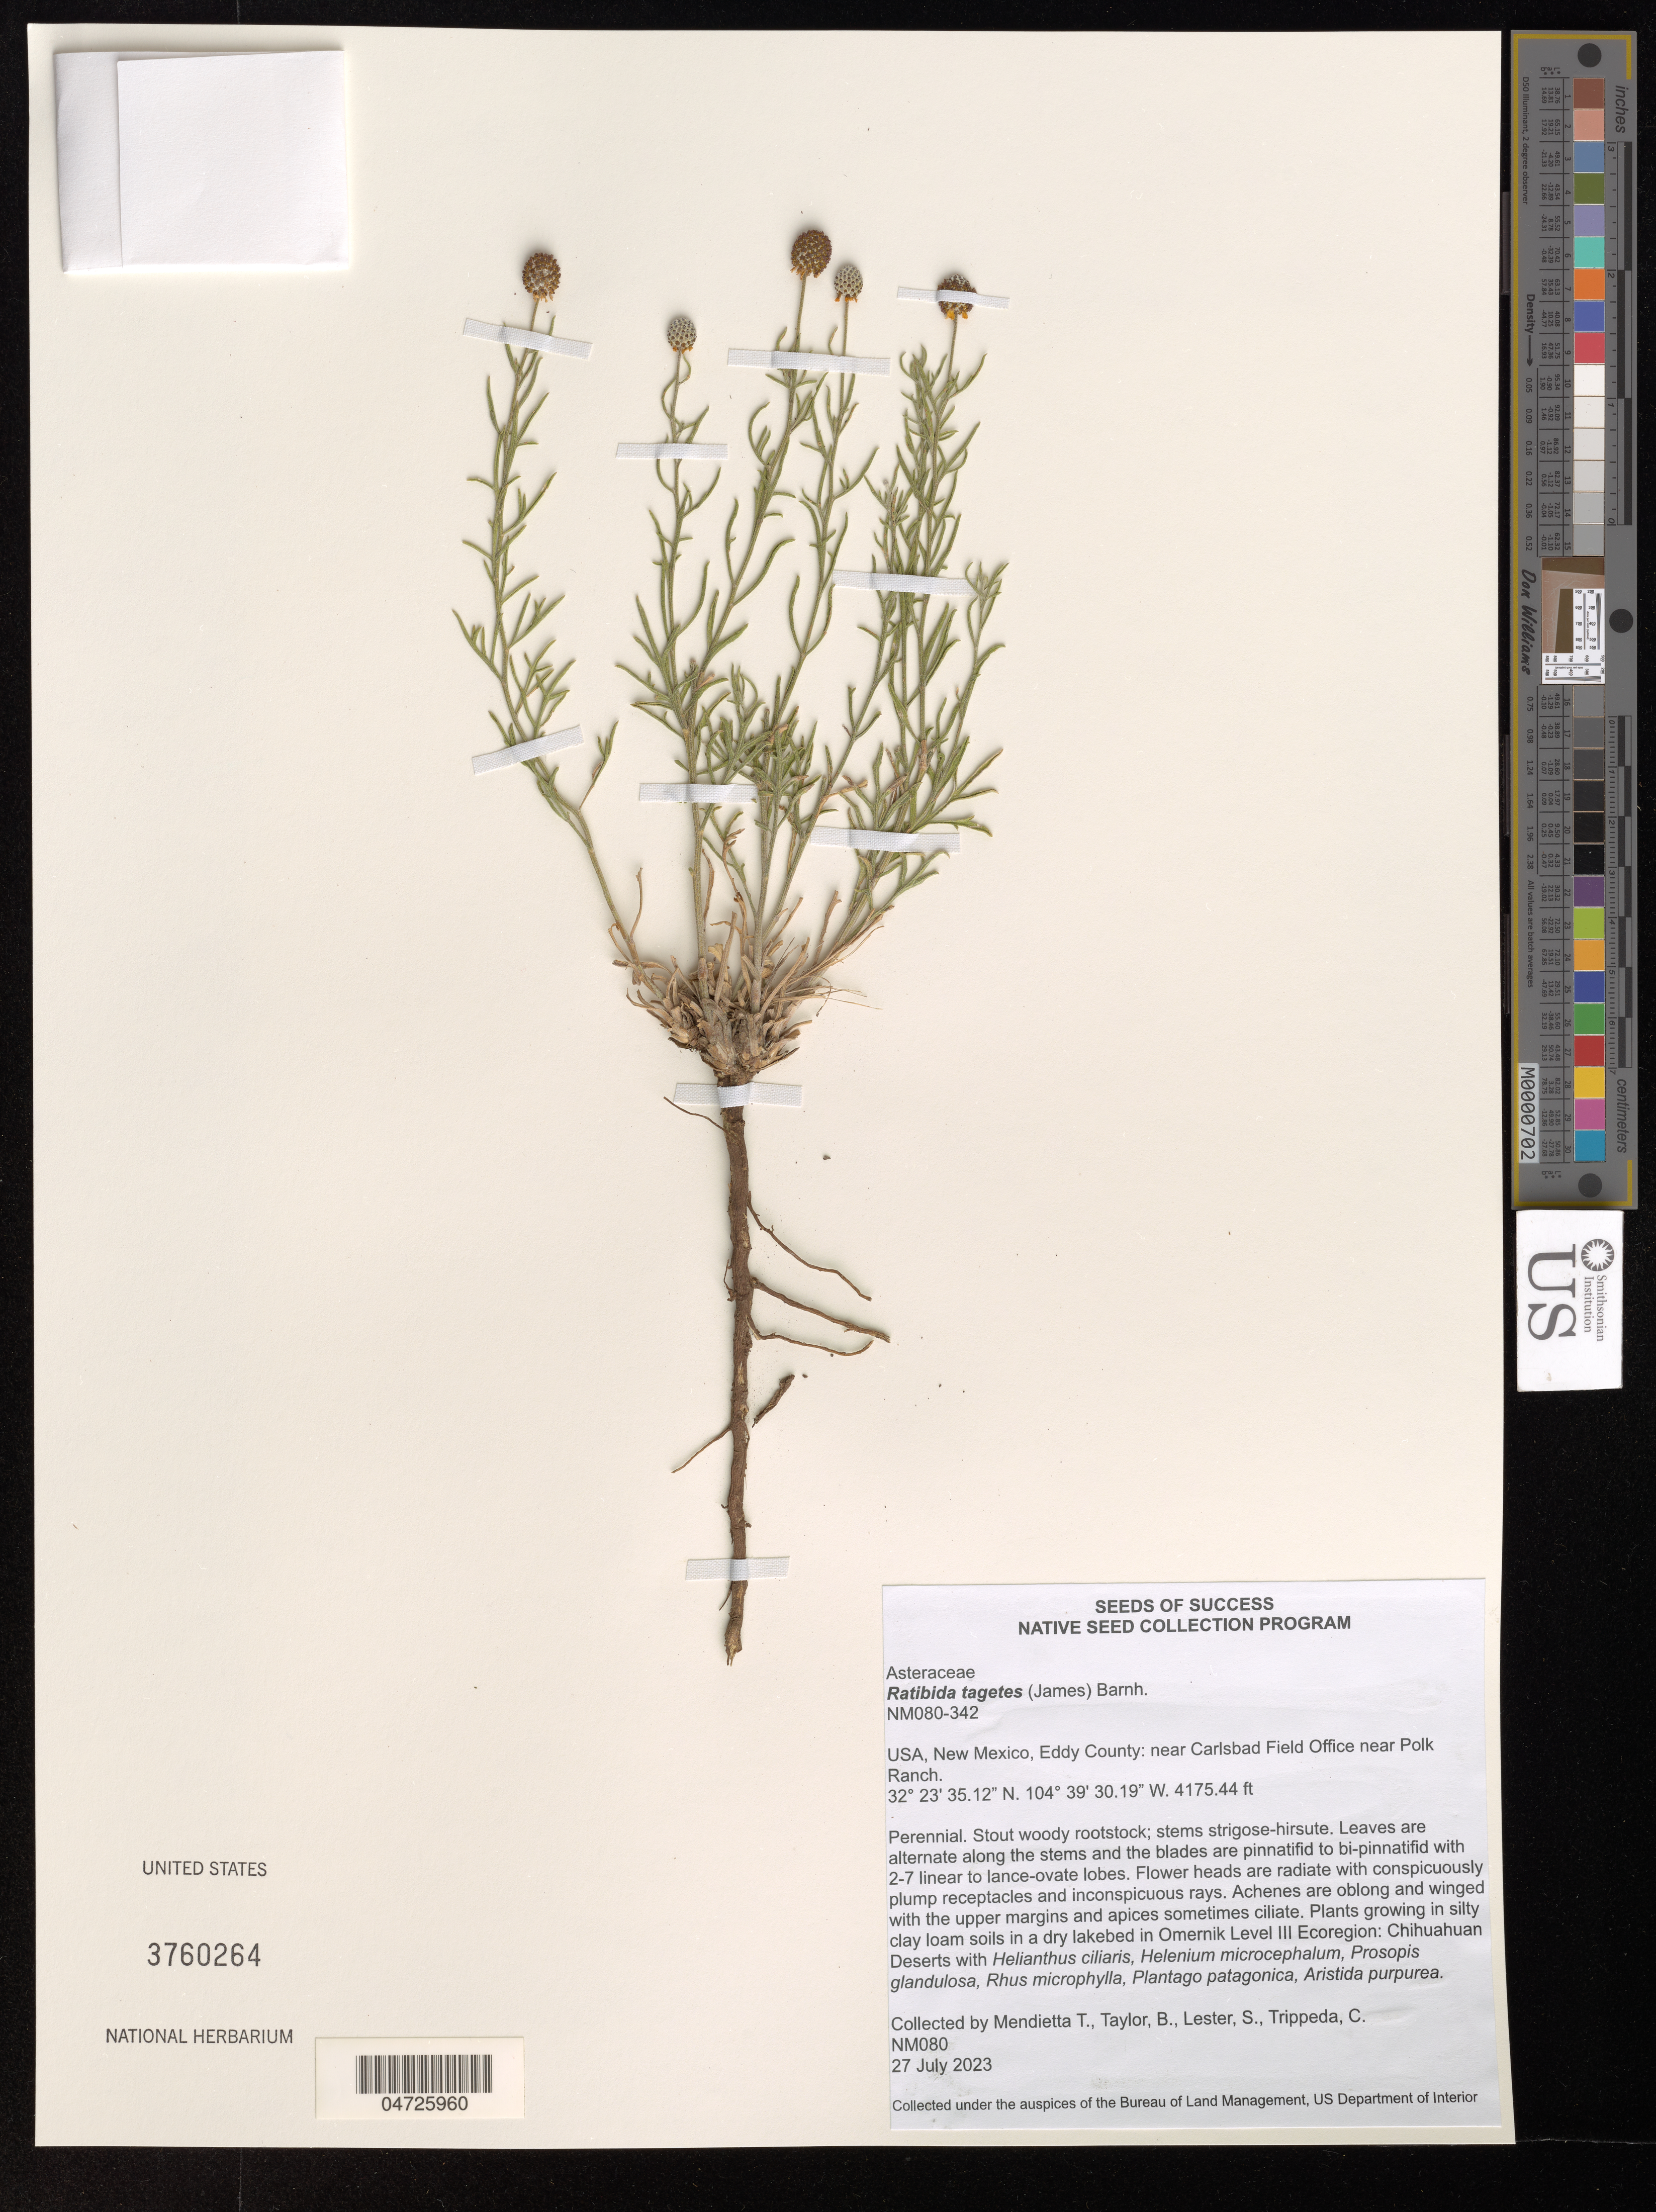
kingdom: Plantae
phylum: Tracheophyta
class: Magnoliopsida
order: Asterales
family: Asteraceae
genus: Ratibida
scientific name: Ratibida tagetes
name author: (James) Barnhart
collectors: T. Mendietta & B. Taylor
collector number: NM080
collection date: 2023-07-27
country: United States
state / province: New Mexico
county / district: Eddy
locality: Eddy County: near Carlsbad Field Office near Polk Ranch.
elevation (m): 1272.67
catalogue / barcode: US 3760264